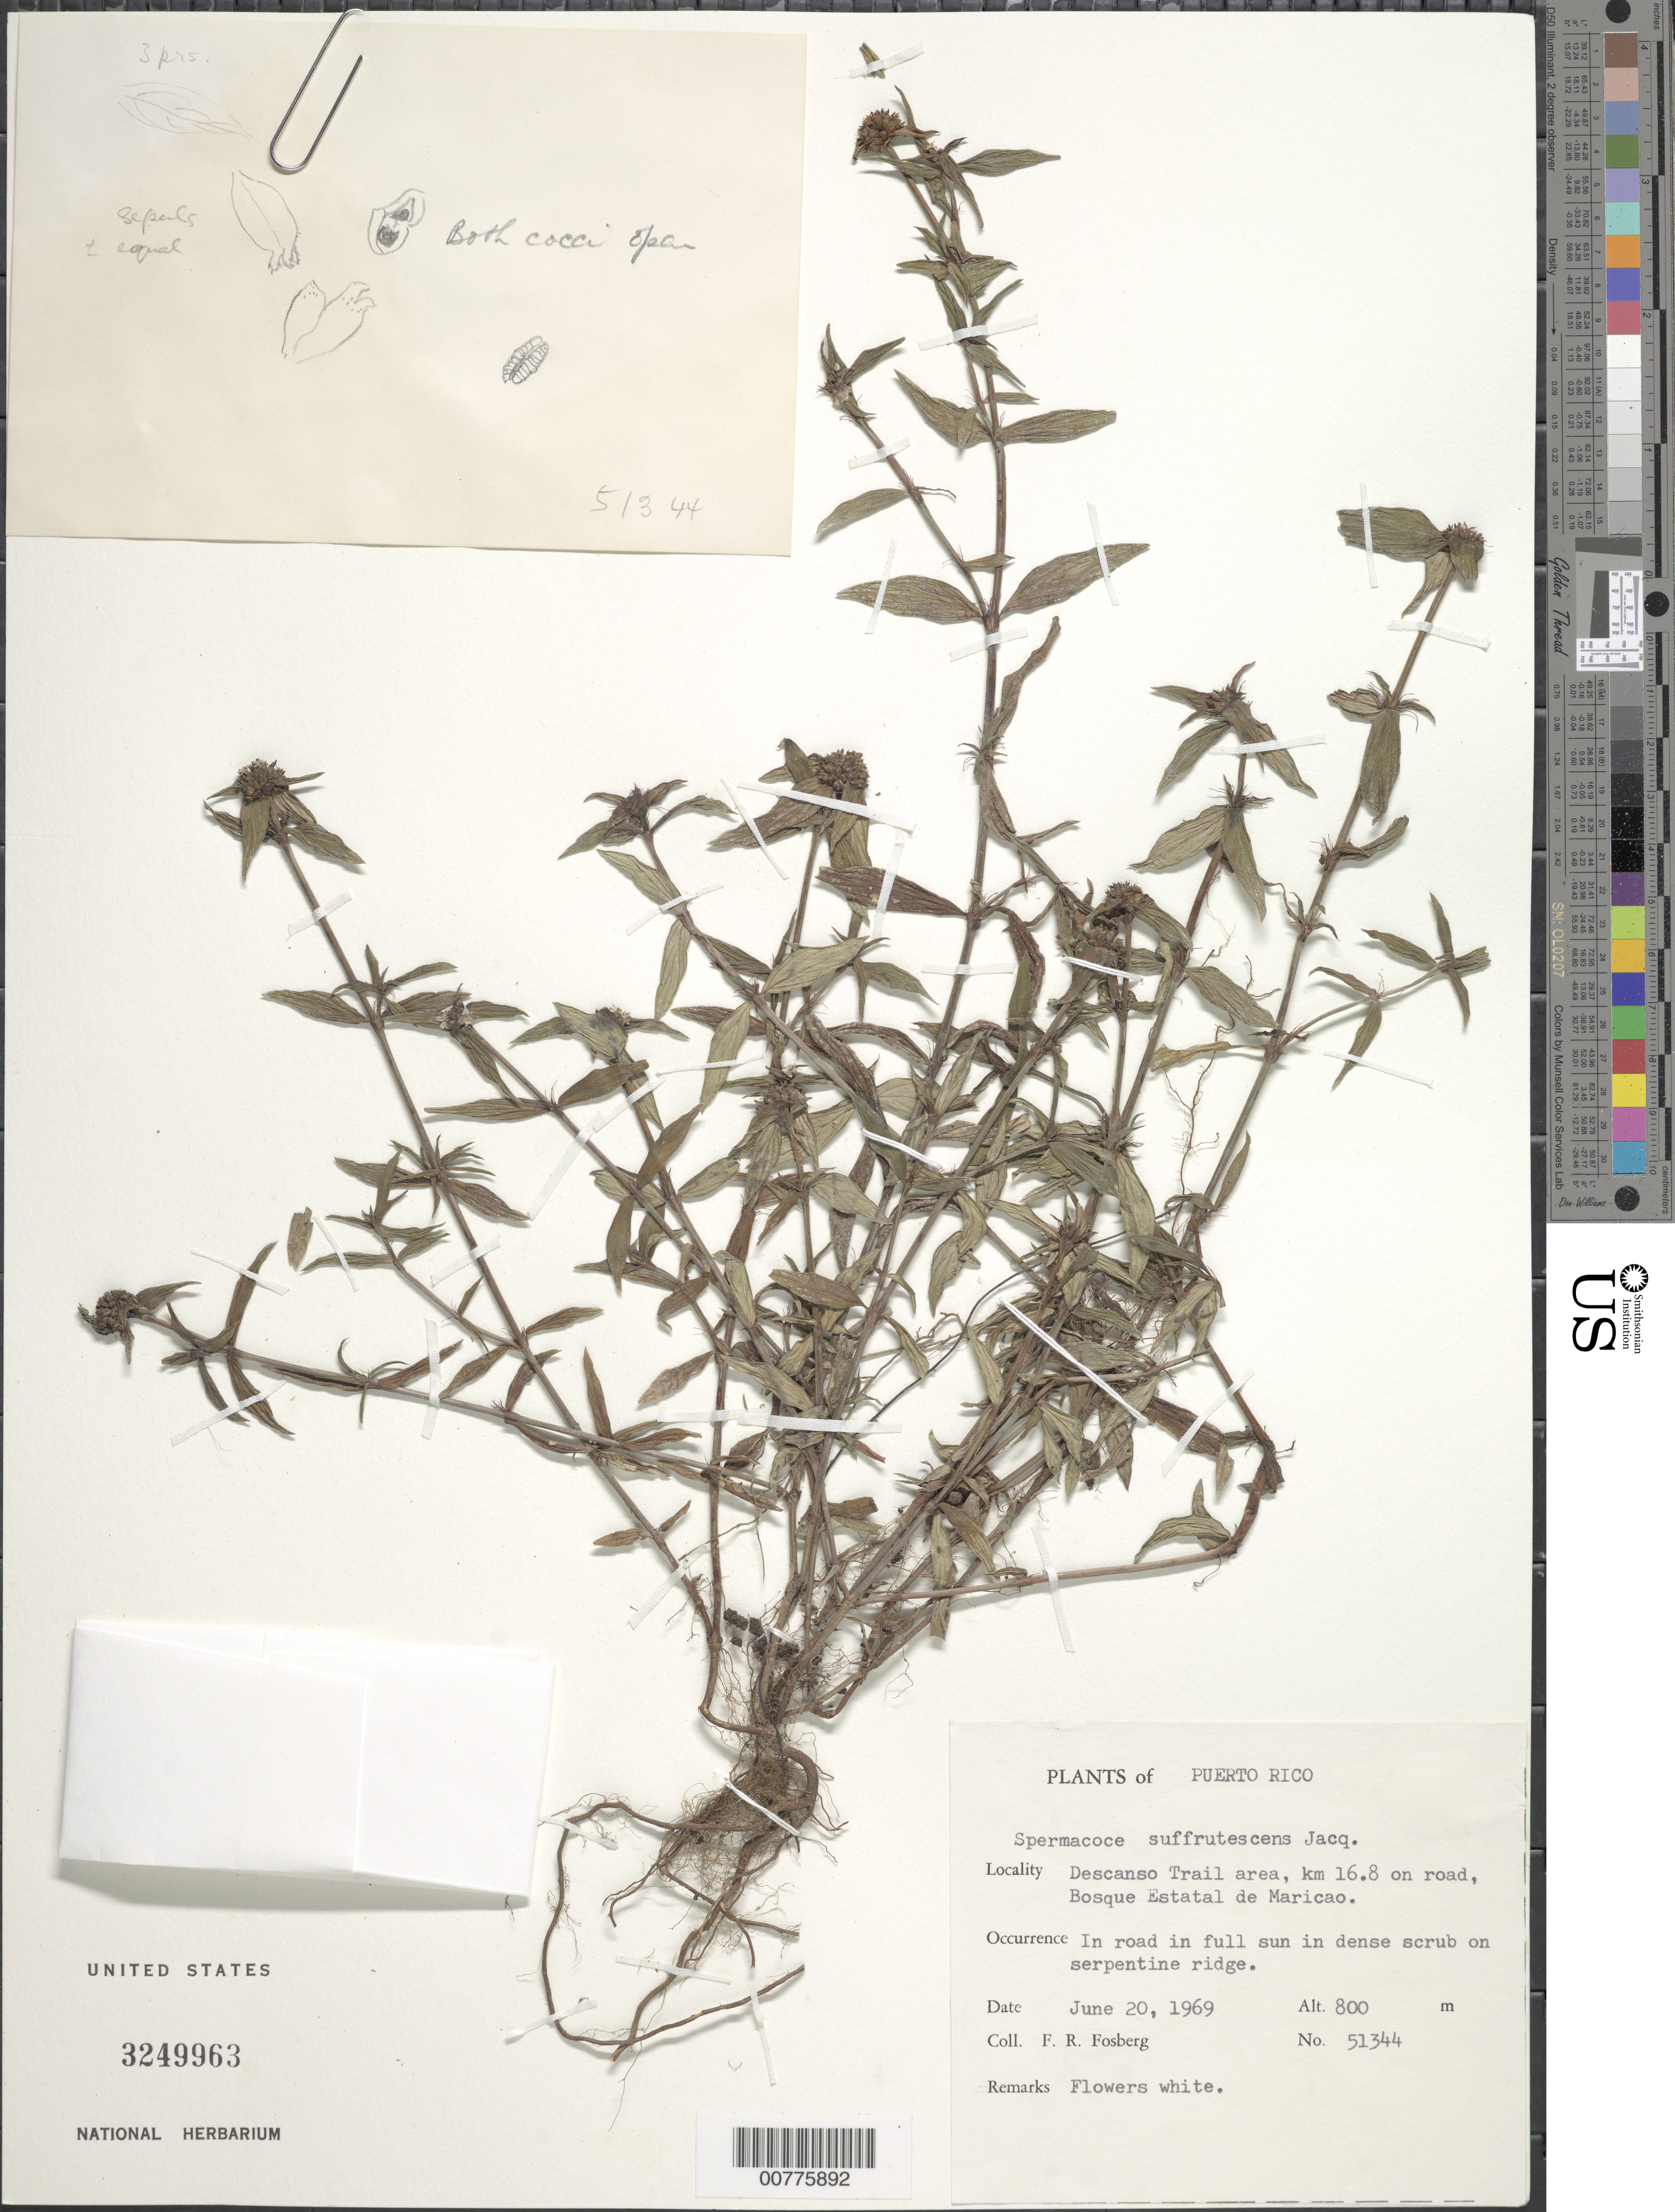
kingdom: Plantae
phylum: Tracheophyta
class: Magnoliopsida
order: Gentianales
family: Rubiaceae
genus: Spermacoce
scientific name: Spermacoce remota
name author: Lam.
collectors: F. R. Fosberg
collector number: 51344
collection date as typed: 20 Jun 1969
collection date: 1969-06-20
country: Puerto Rico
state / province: Maricao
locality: Descanso Trail area, km 16.8 on road, Bosque Estatal de Maricao. In road in full sun in dense scrub on serpentine ridge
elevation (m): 800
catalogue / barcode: US 3249963